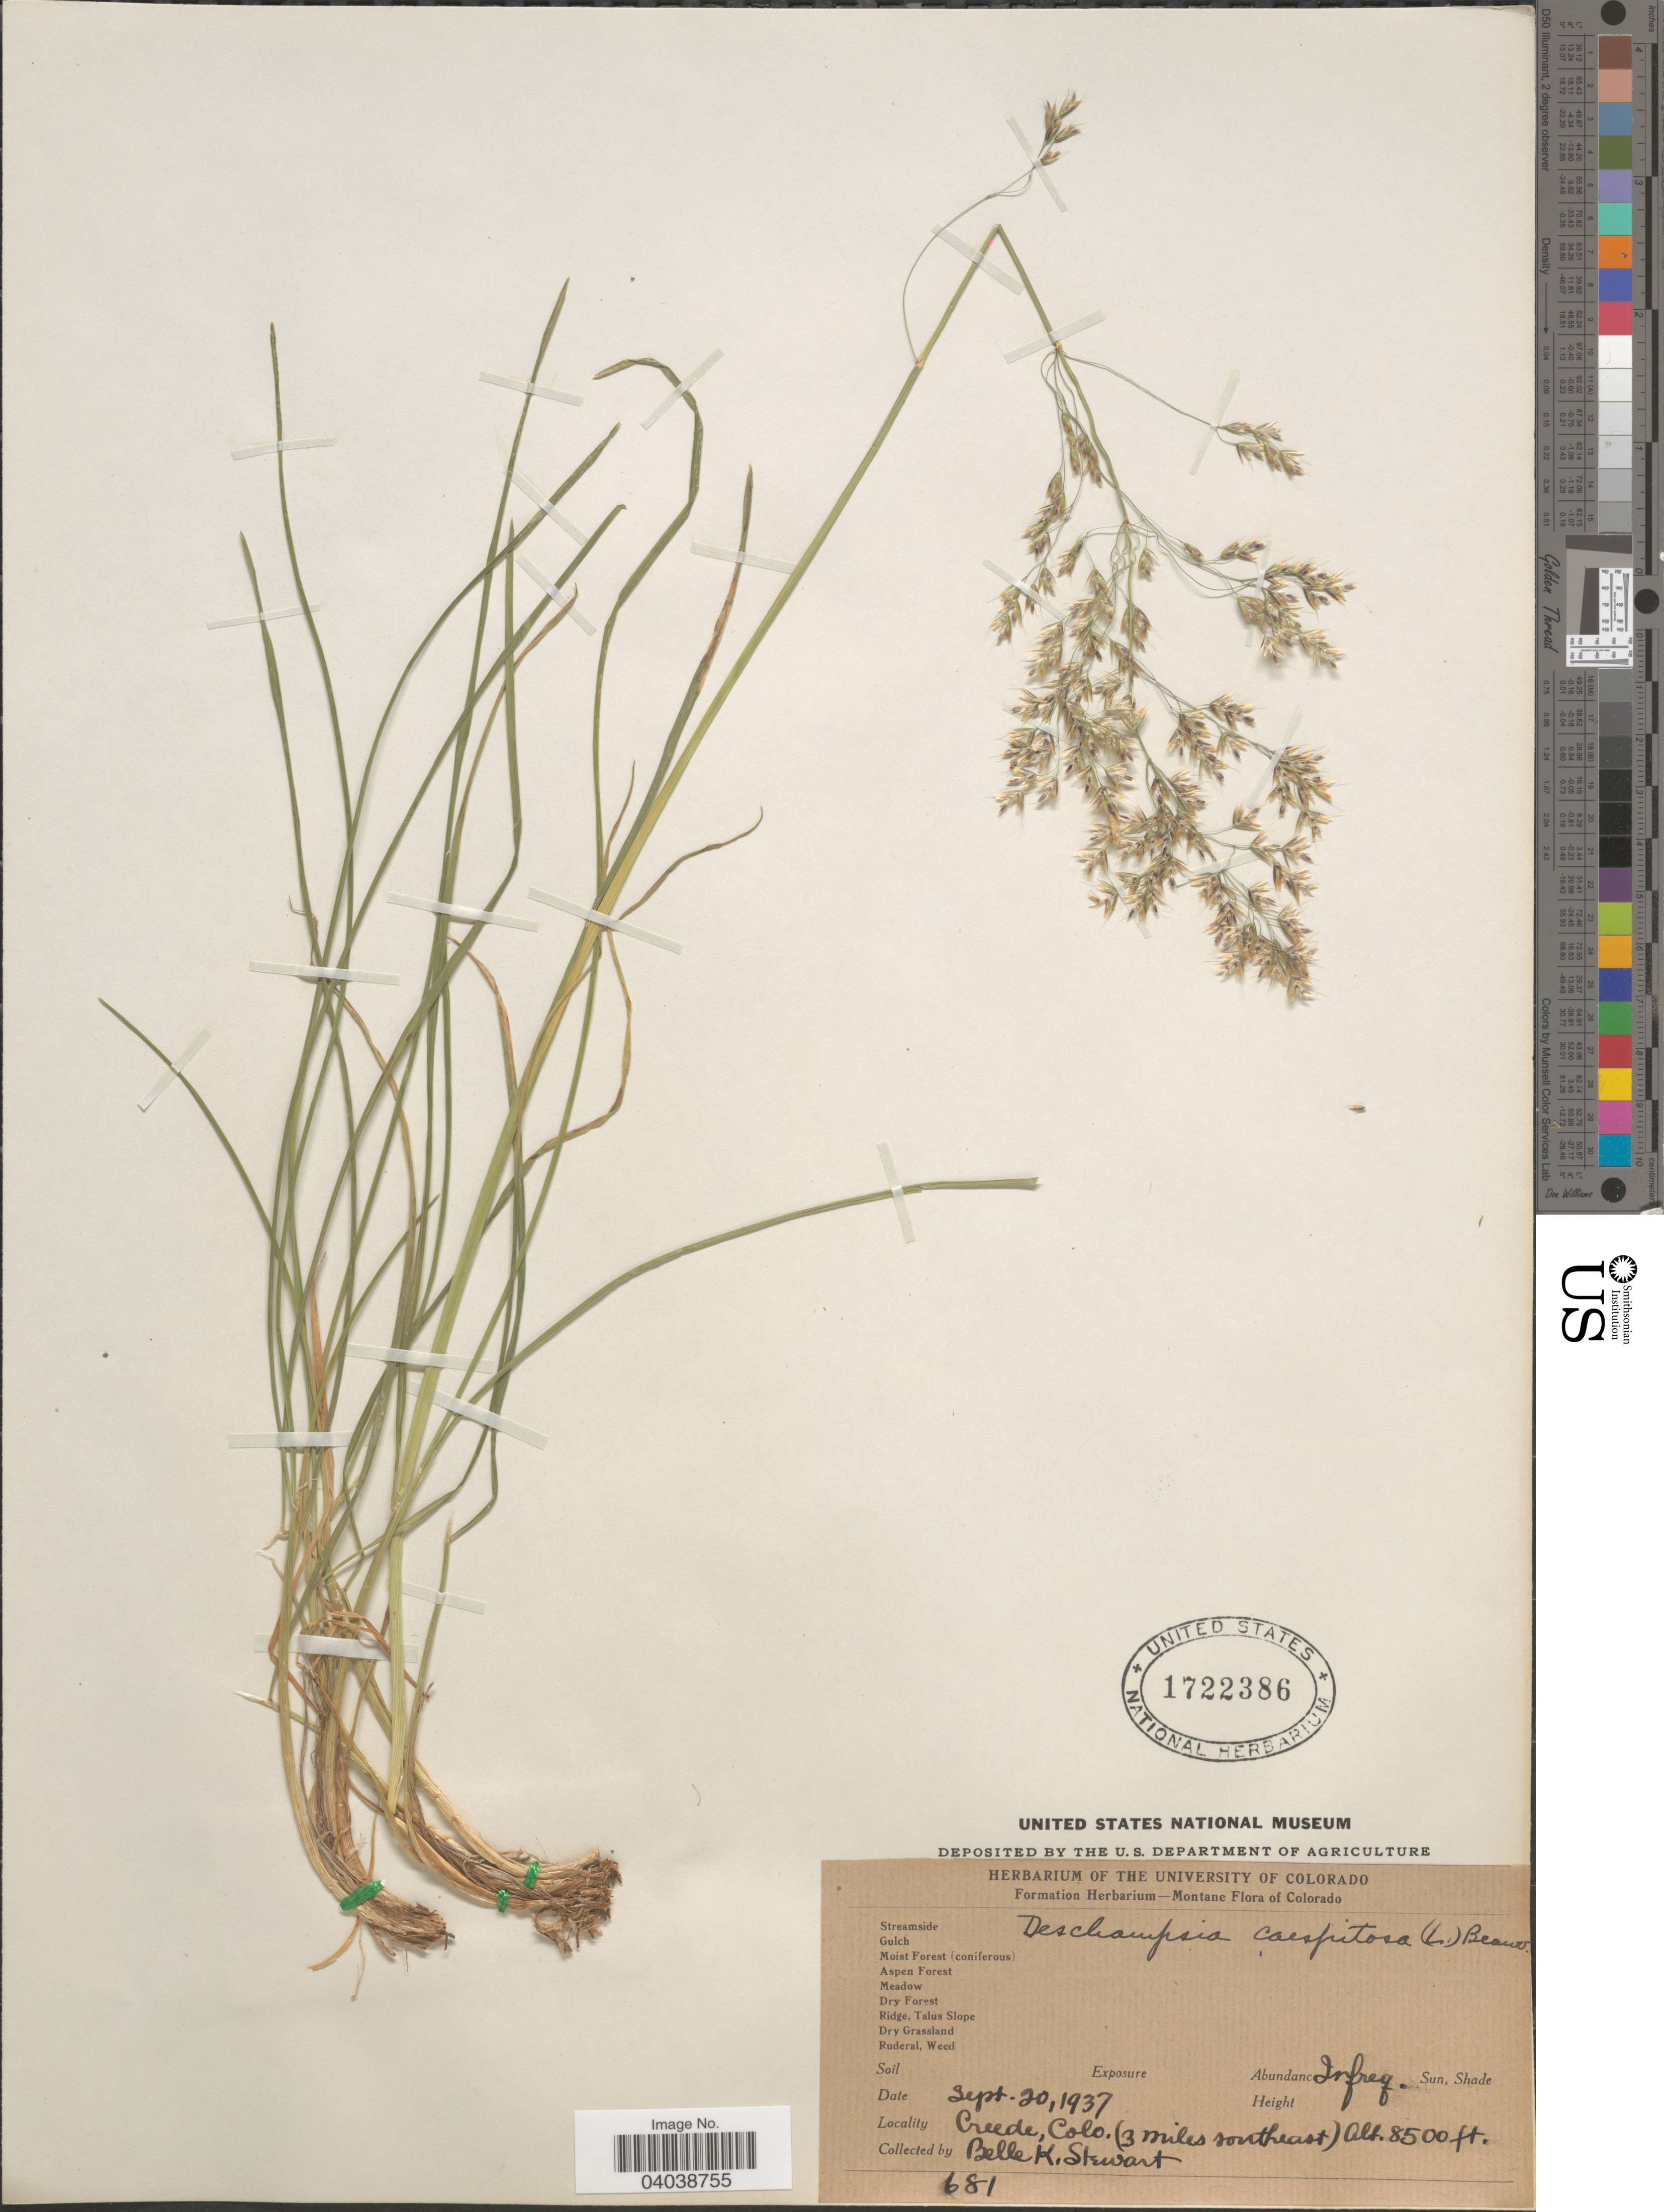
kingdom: Plantae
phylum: Tracheophyta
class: Liliopsida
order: Poales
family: Poaceae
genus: Deschampsia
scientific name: Deschampsia cespitosa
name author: (L.) P. Beauv.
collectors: B. Stewart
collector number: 681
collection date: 1937-09-20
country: United States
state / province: Colorado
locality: Creede, Colo. (3 miles southeast).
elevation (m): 2591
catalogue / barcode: US 1722386